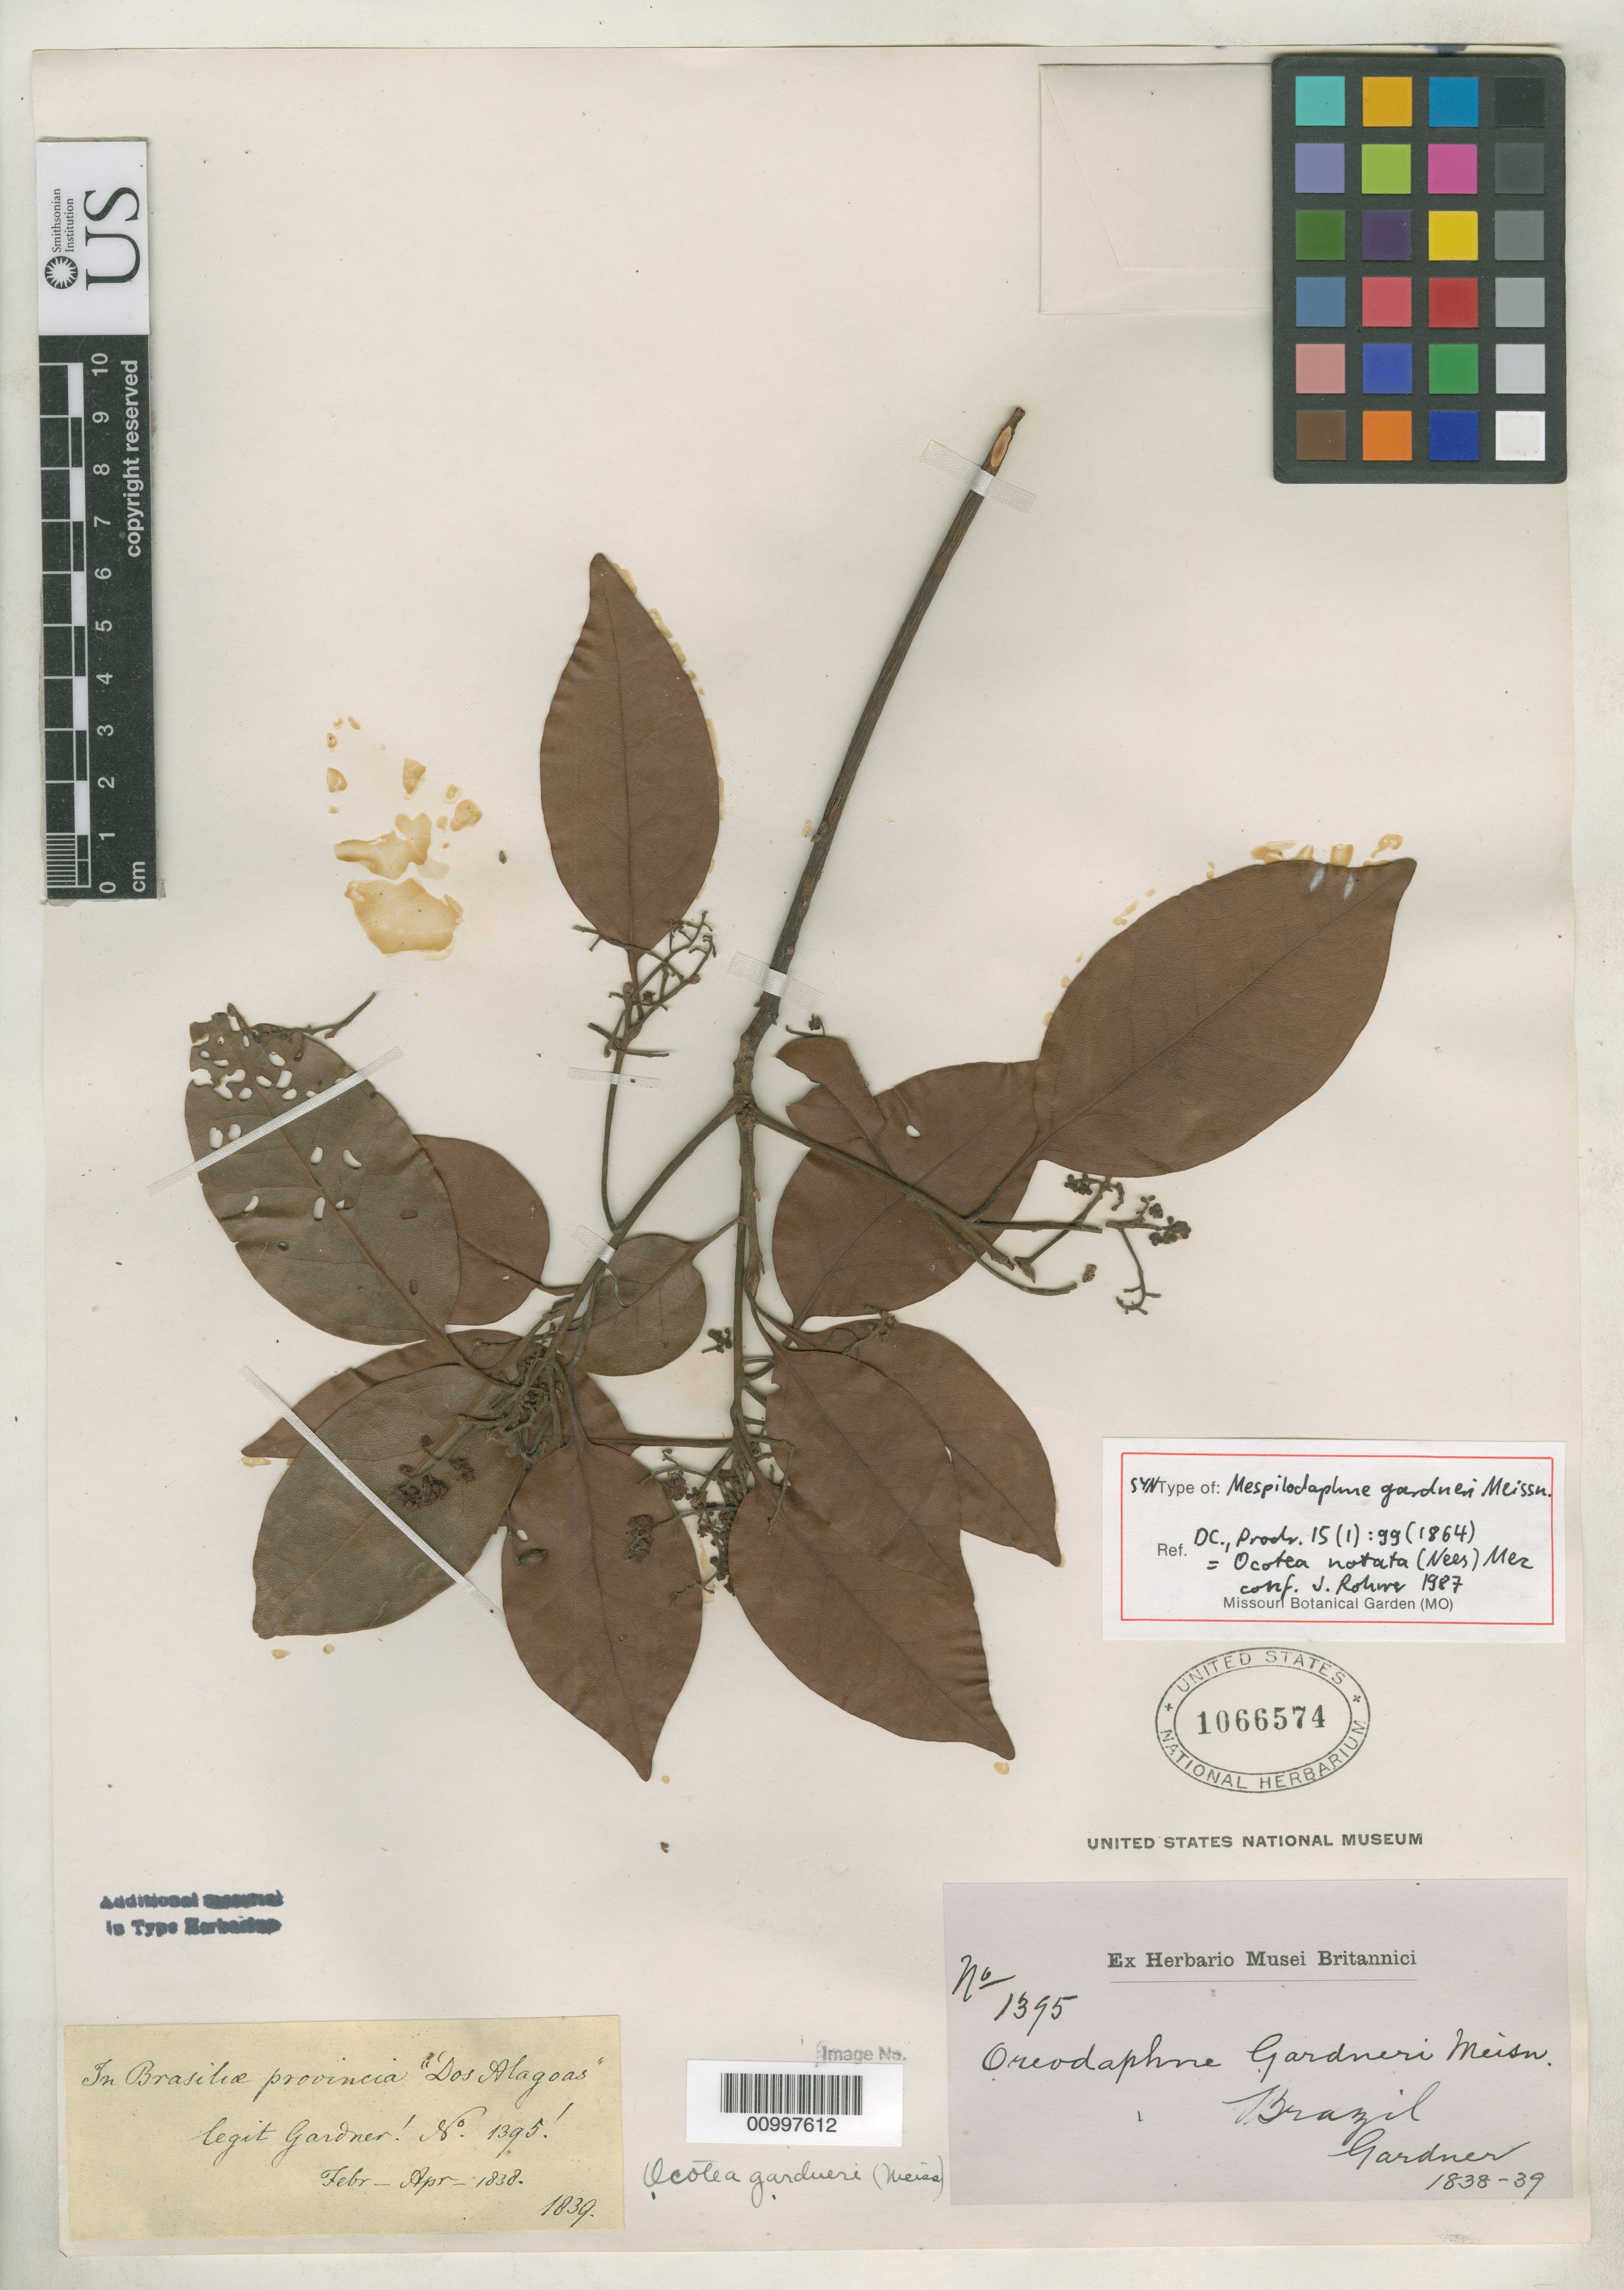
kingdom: Plantae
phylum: Tracheophyta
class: Magnoliopsida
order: Laurales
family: Lauraceae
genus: Mespilodaphne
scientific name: Mespilodaphne gardneri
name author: Meisn. in DC.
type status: Syntype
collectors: G. Gardner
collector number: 1395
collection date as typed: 1838 to -- --- 1839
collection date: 1838/1839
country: Brazil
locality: In Brasiliae provincia "Dos Alagoas".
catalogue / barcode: US 1066574